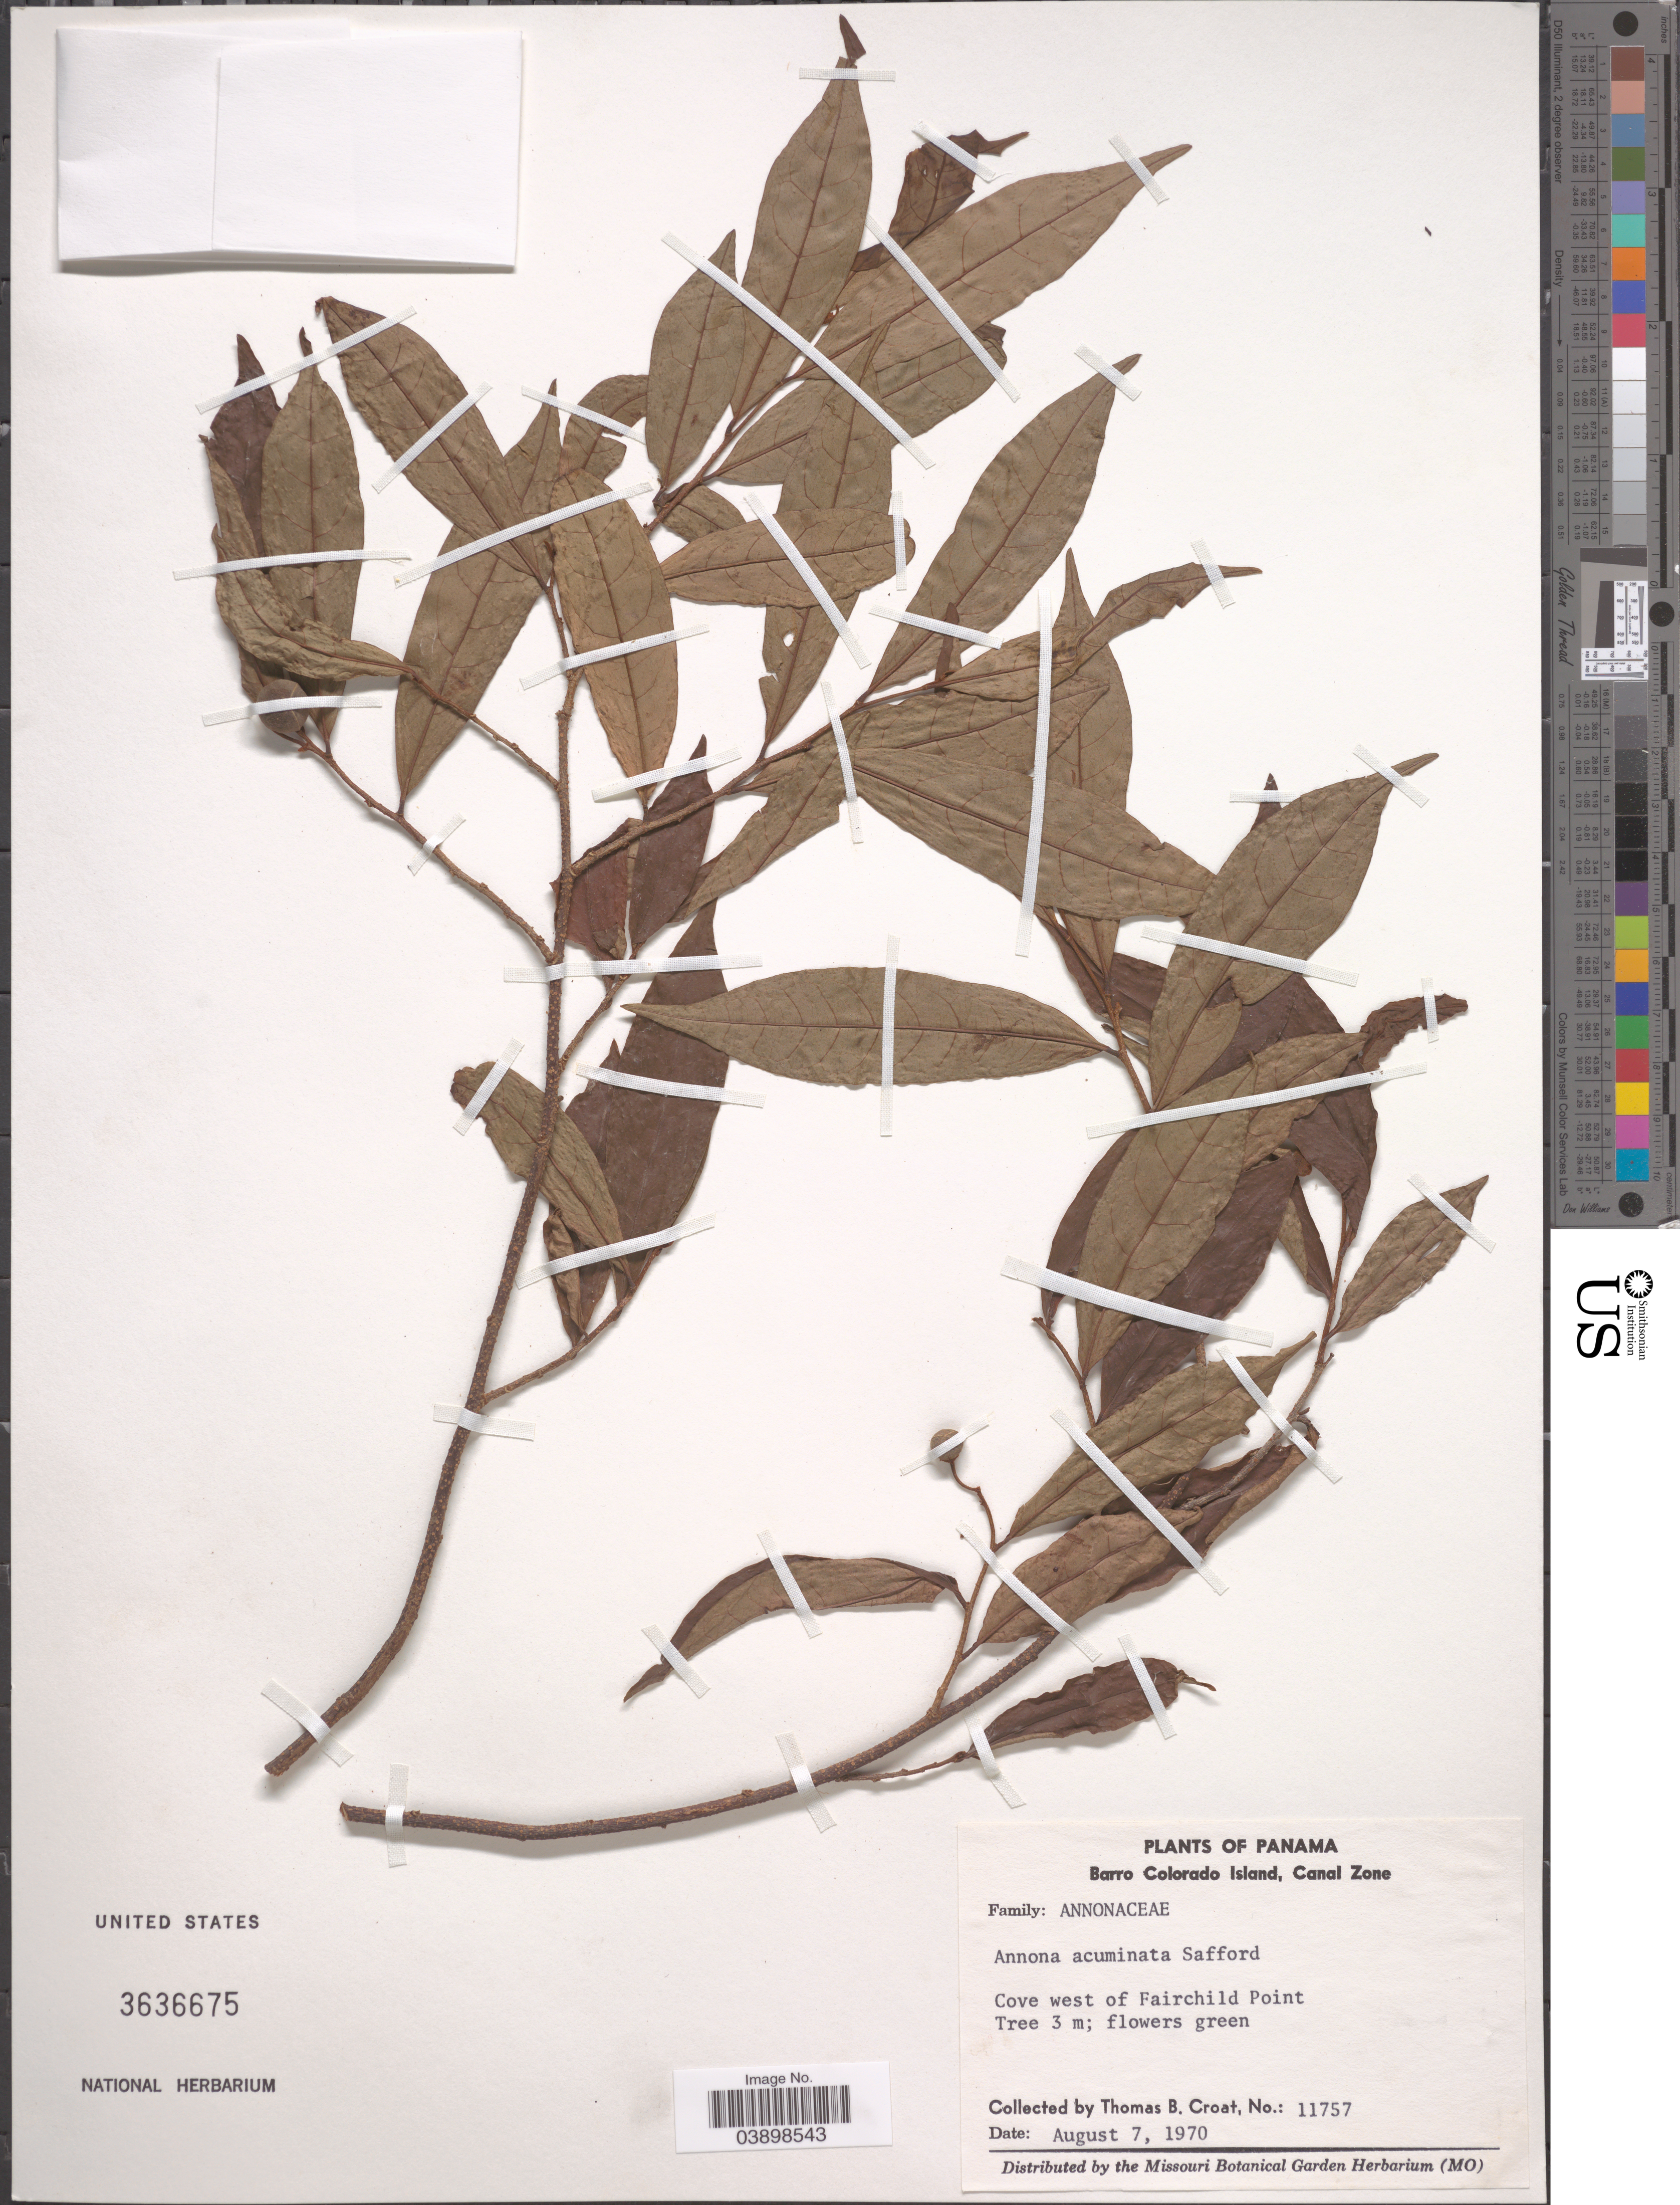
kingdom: Plantae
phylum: Tracheophyta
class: Magnoliopsida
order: Magnoliales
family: Annonaceae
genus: Annona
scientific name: Annona acuminata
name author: Saff.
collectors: T. B. Croat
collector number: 11757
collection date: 1970-08-07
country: Panama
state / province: Panamá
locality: Barro Colorado Island, Canal Zone. Cove west of Fairchild Point.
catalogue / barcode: US 3636675